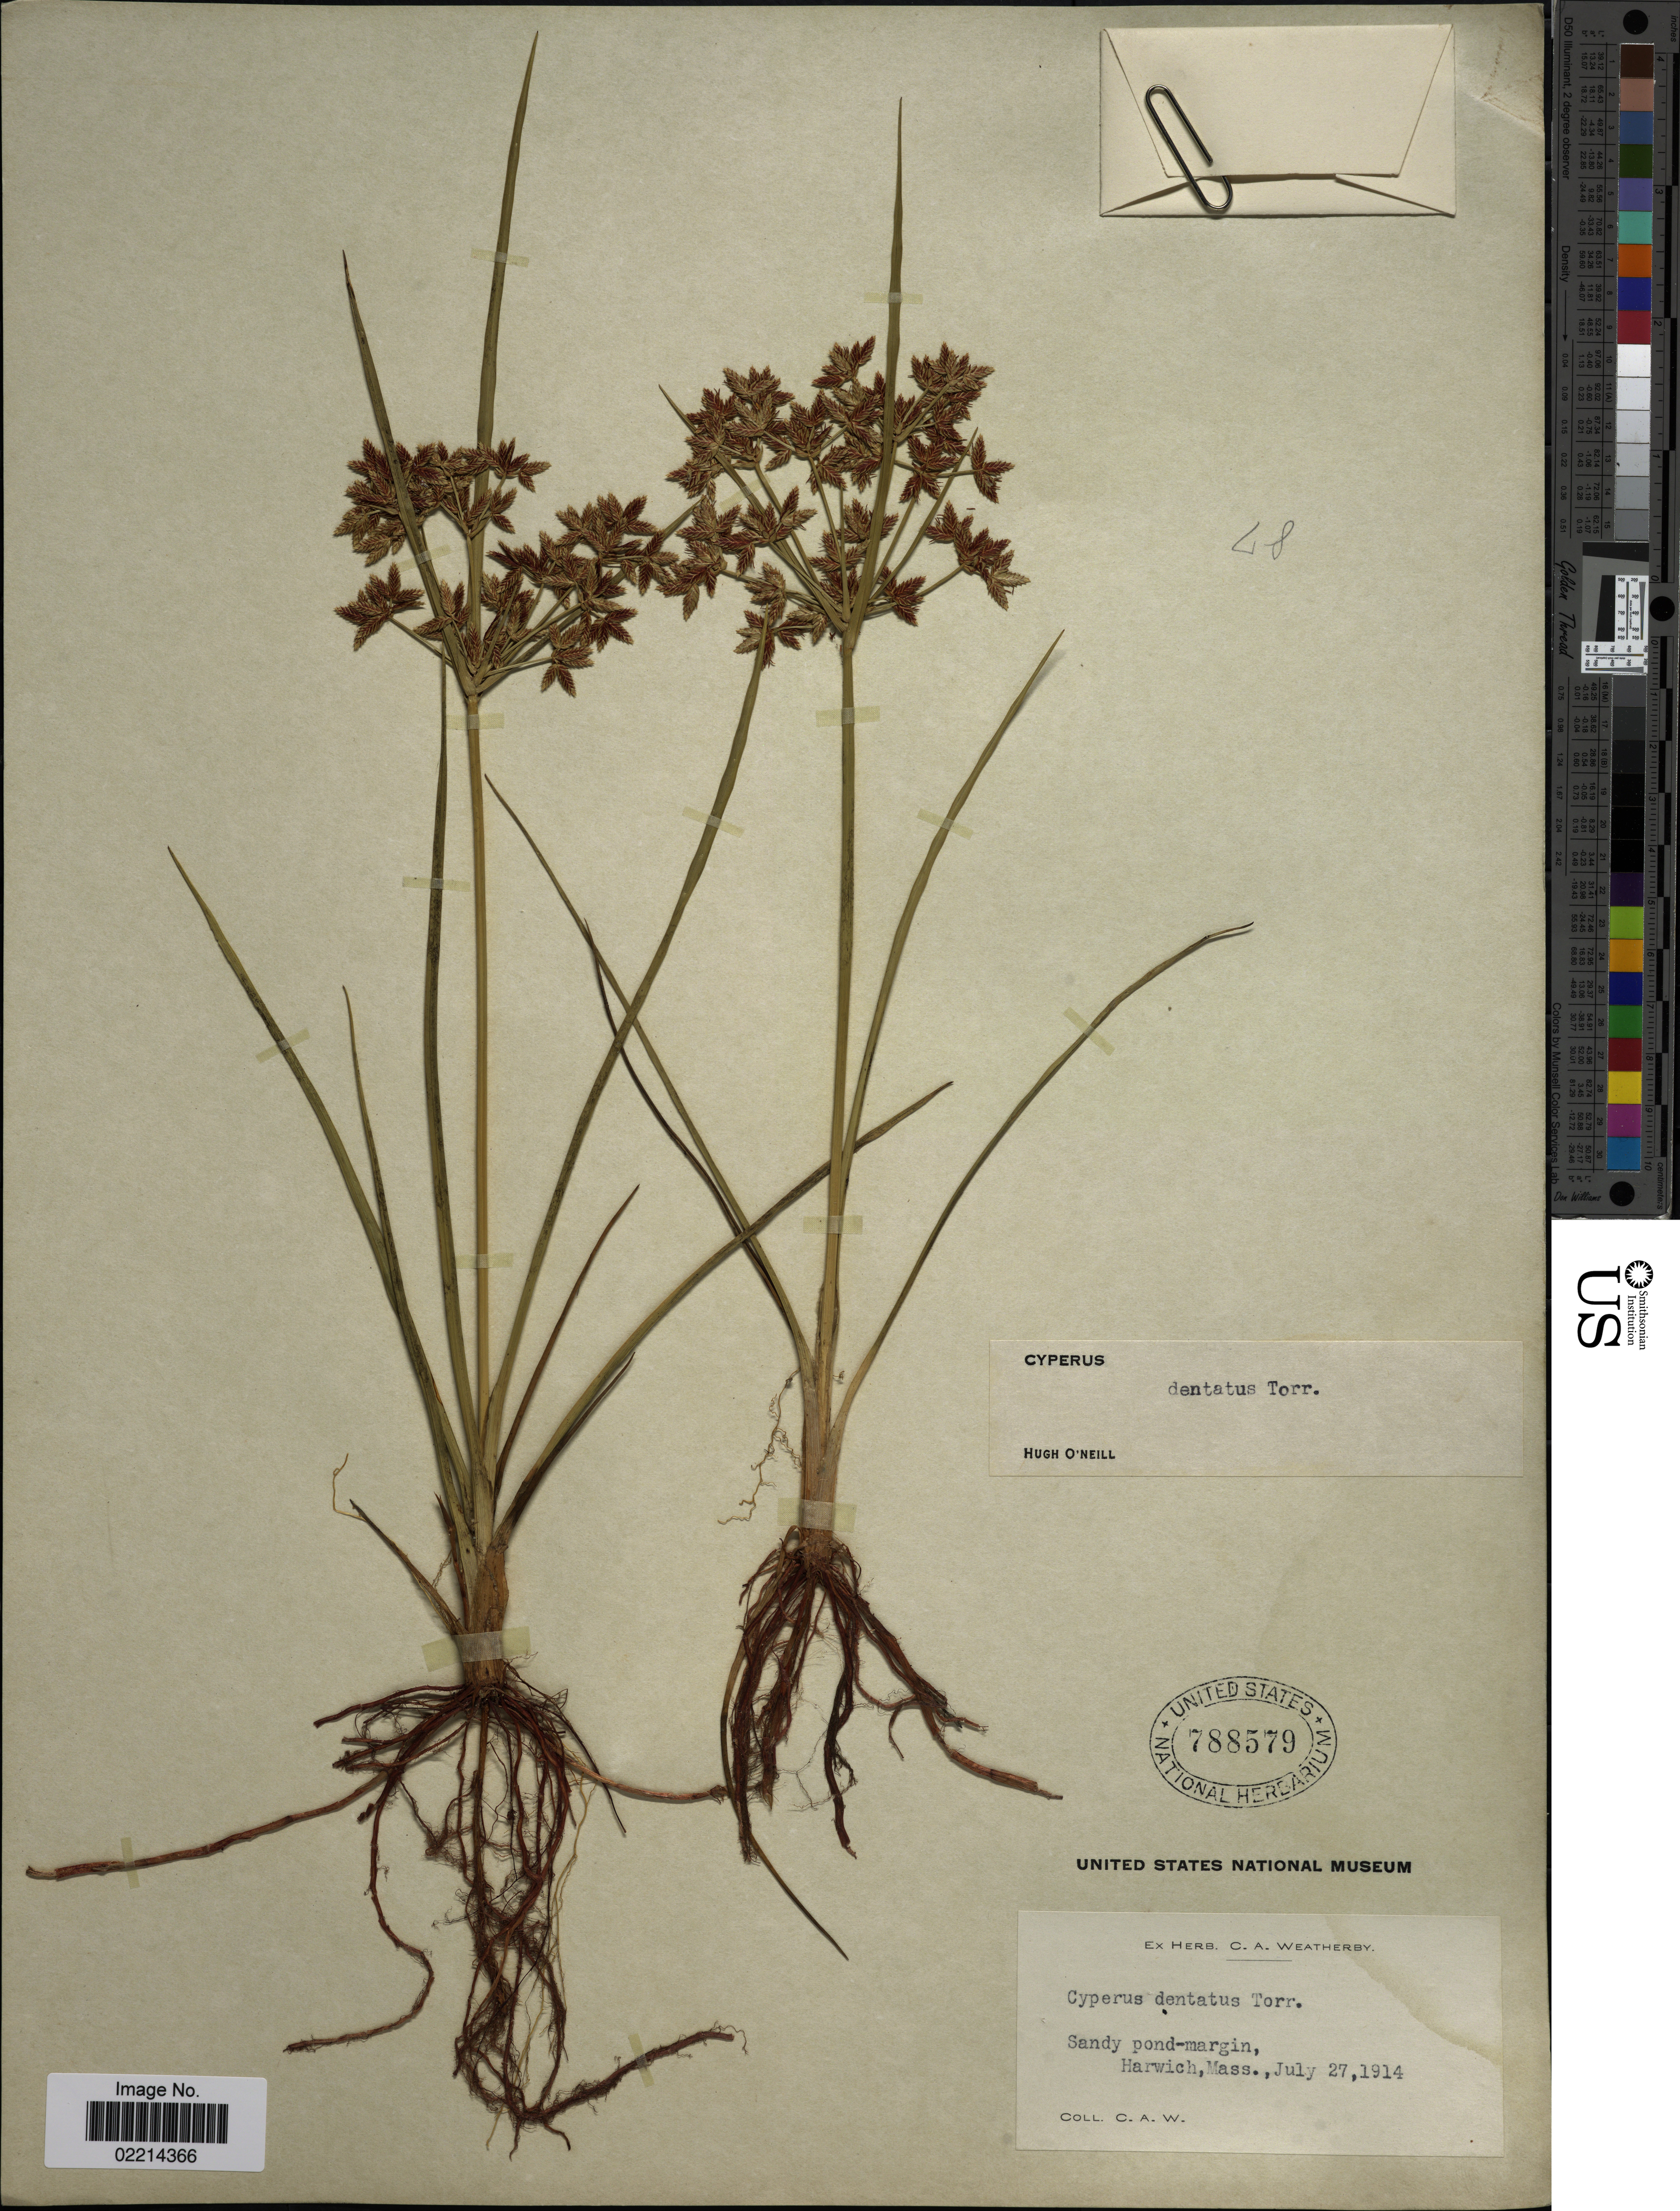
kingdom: Plantae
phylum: Tracheophyta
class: Liliopsida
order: Poales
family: Cyperaceae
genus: Cyperus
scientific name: Cyperus dentatus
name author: Torr.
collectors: C. A. Weatherby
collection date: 1914-07-27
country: United States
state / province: Massachusetts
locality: Sandy pond-margin, Harwich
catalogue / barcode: US 788579